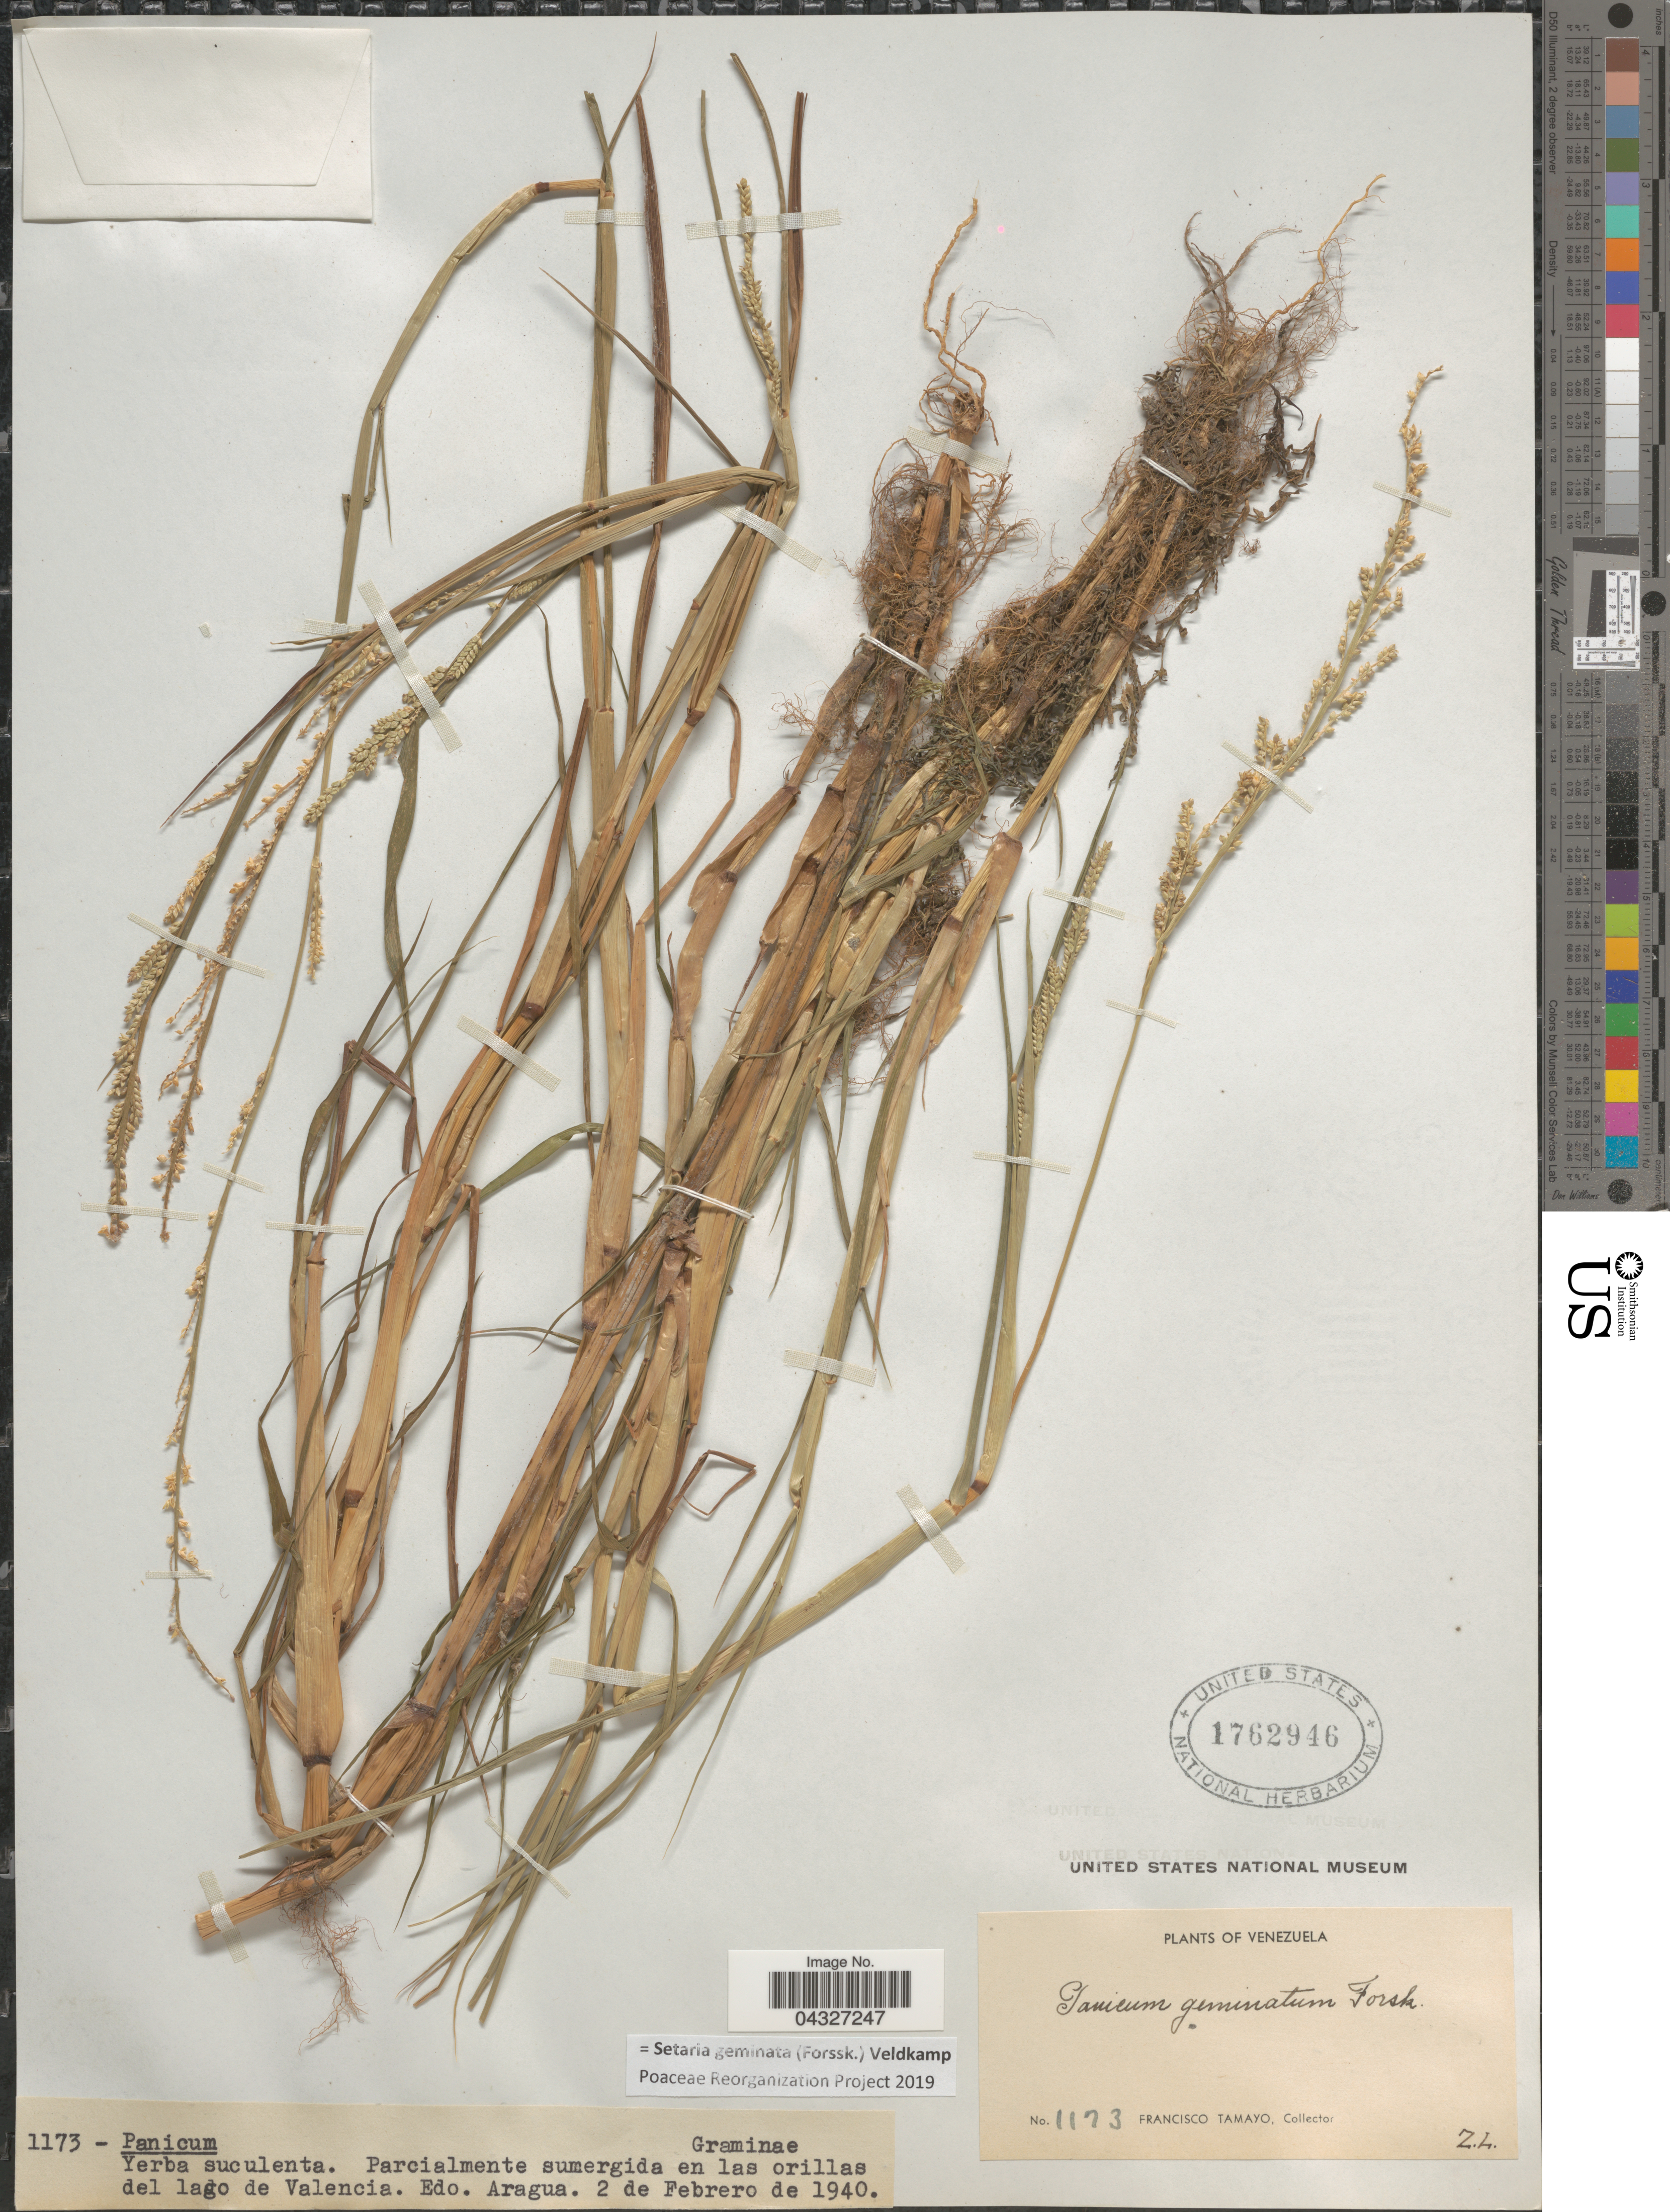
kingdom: Plantae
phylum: Tracheophyta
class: Liliopsida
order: Poales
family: Poaceae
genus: Setaria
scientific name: Setaria geminata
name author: (Forssk.) Veldkamp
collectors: F. Tamayo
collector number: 1173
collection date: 1940-02-02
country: Venezuela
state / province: Aragua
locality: Parcialmente sumergida en las orillas del lago de Valencia. Edo. Aragua.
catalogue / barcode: US 1762946